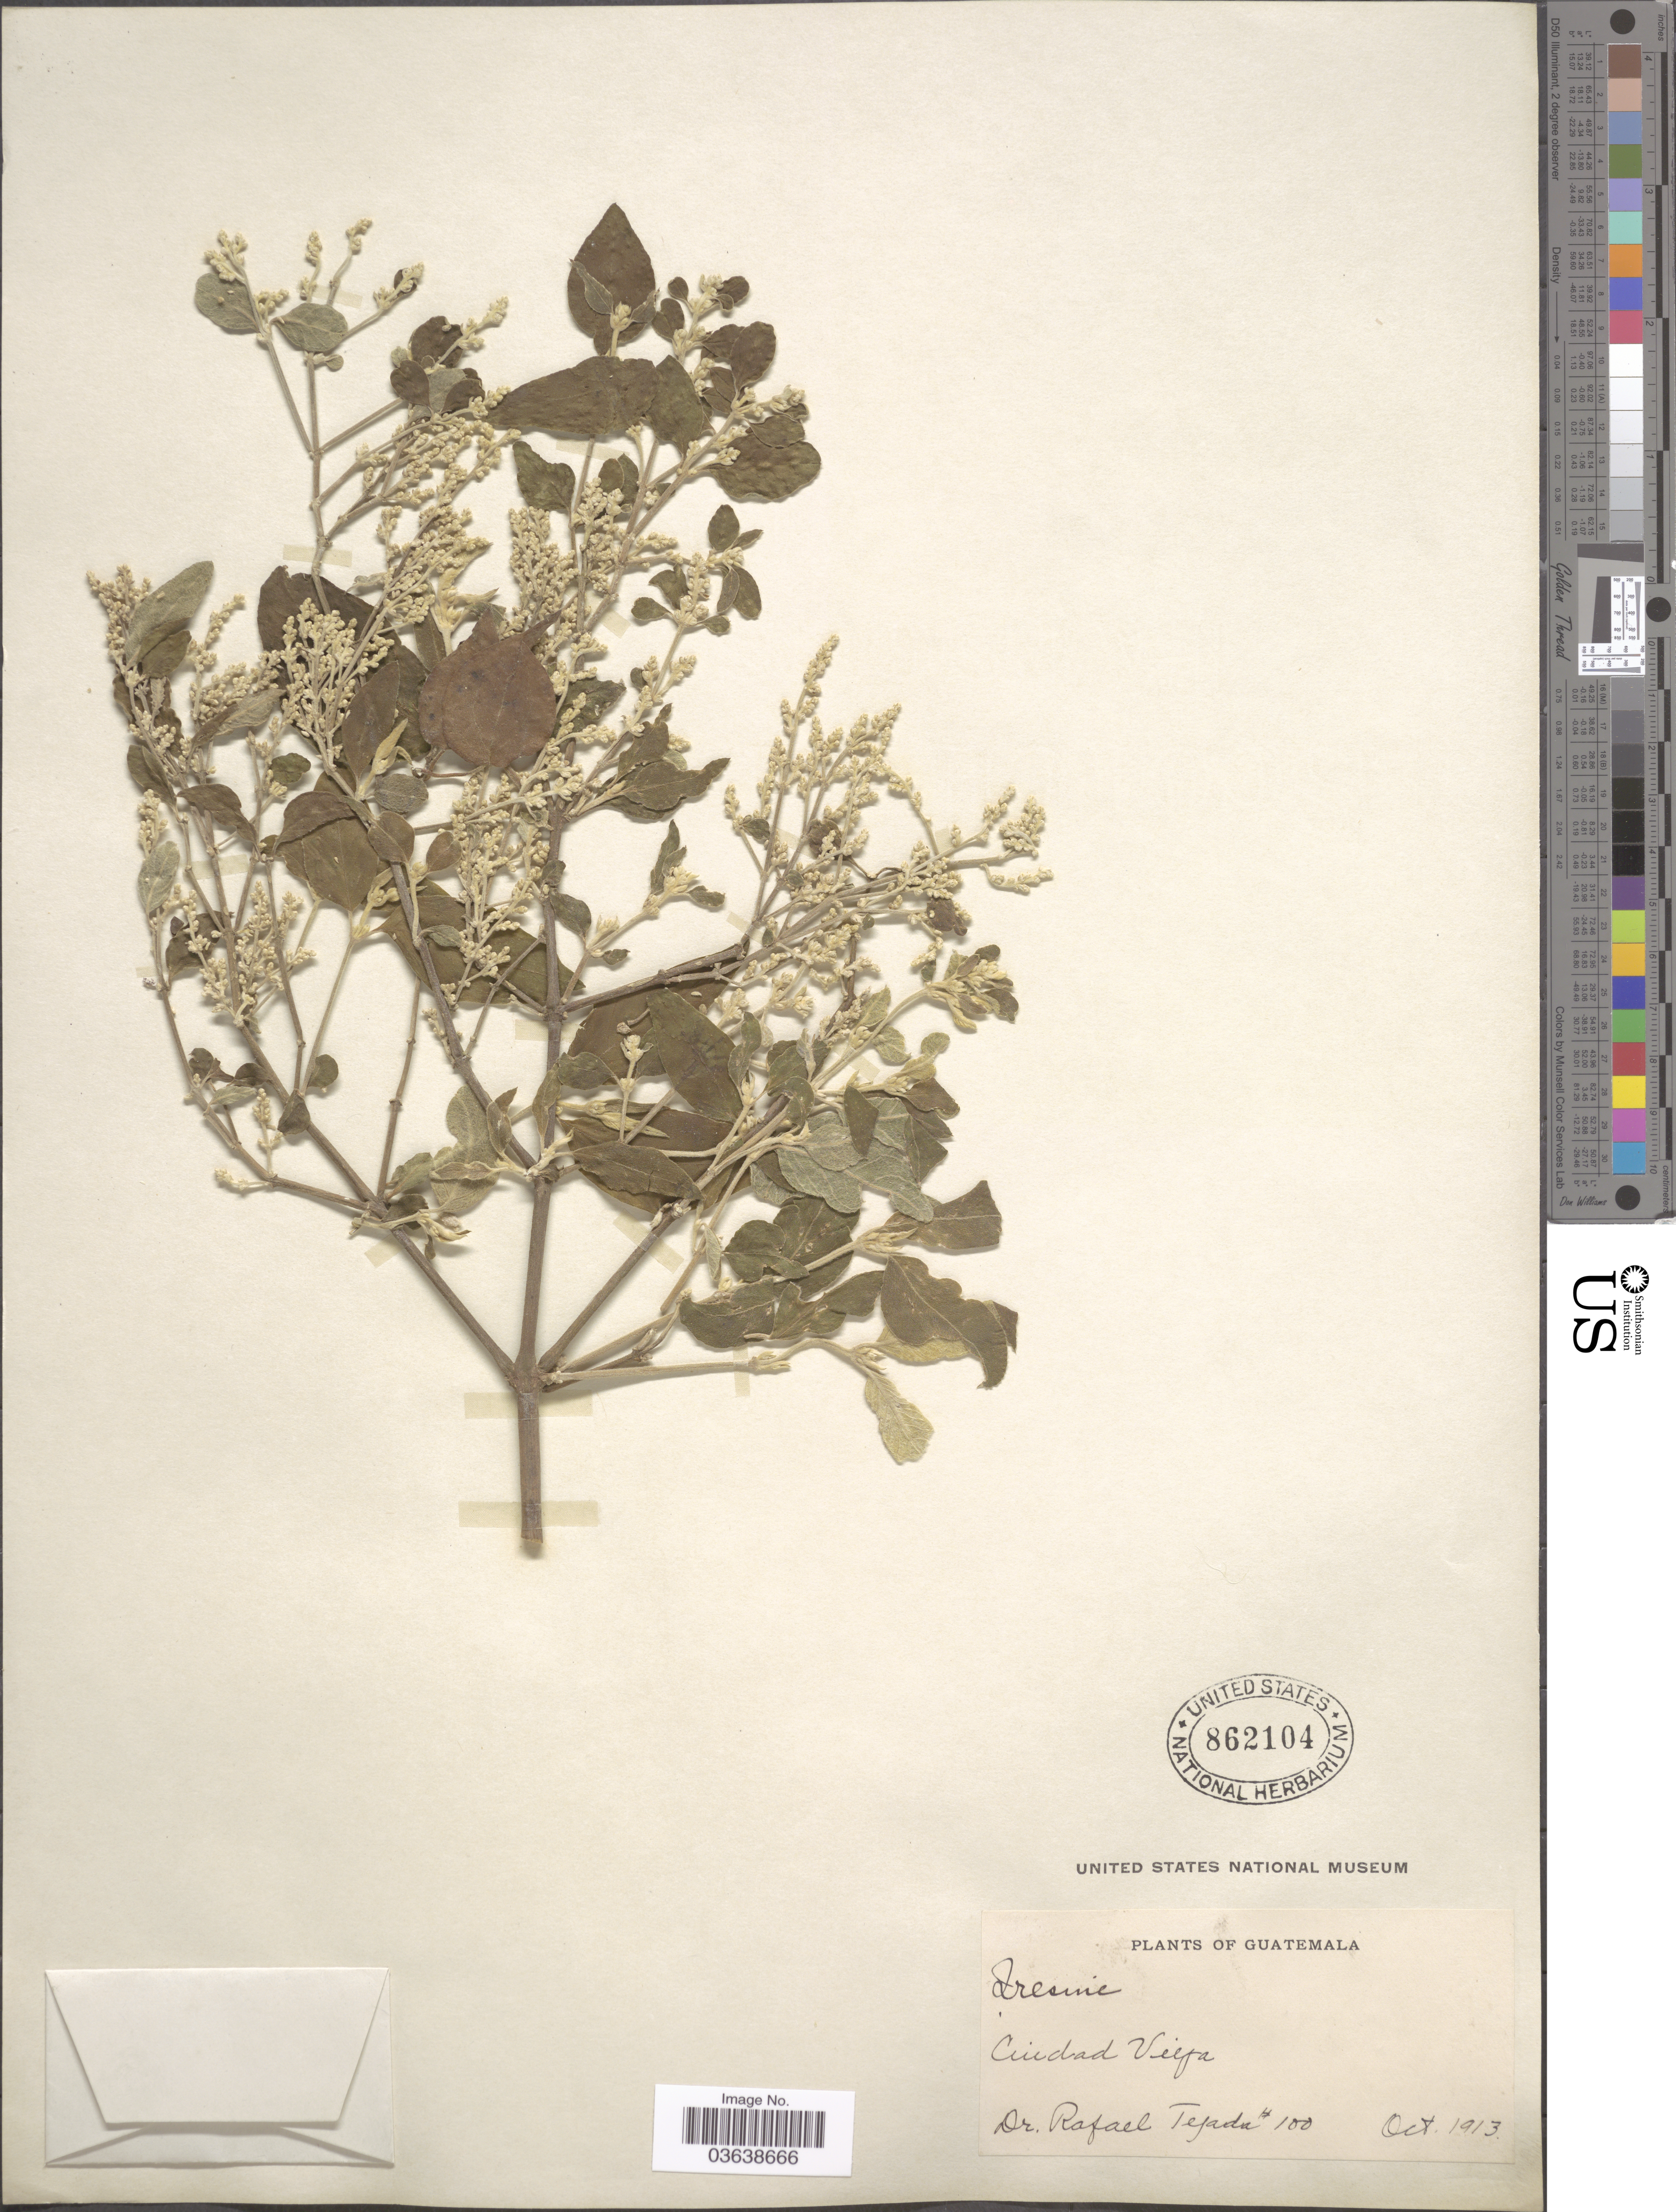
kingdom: Plantae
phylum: Tracheophyta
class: Magnoliopsida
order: Caryophyllales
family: Amaranthaceae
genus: Iresine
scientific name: Iresine calea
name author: (Ibáñez) Standl.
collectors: R. Tejada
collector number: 100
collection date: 1913-10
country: Nicaragua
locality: Ciudad Vieja.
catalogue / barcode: US 862104